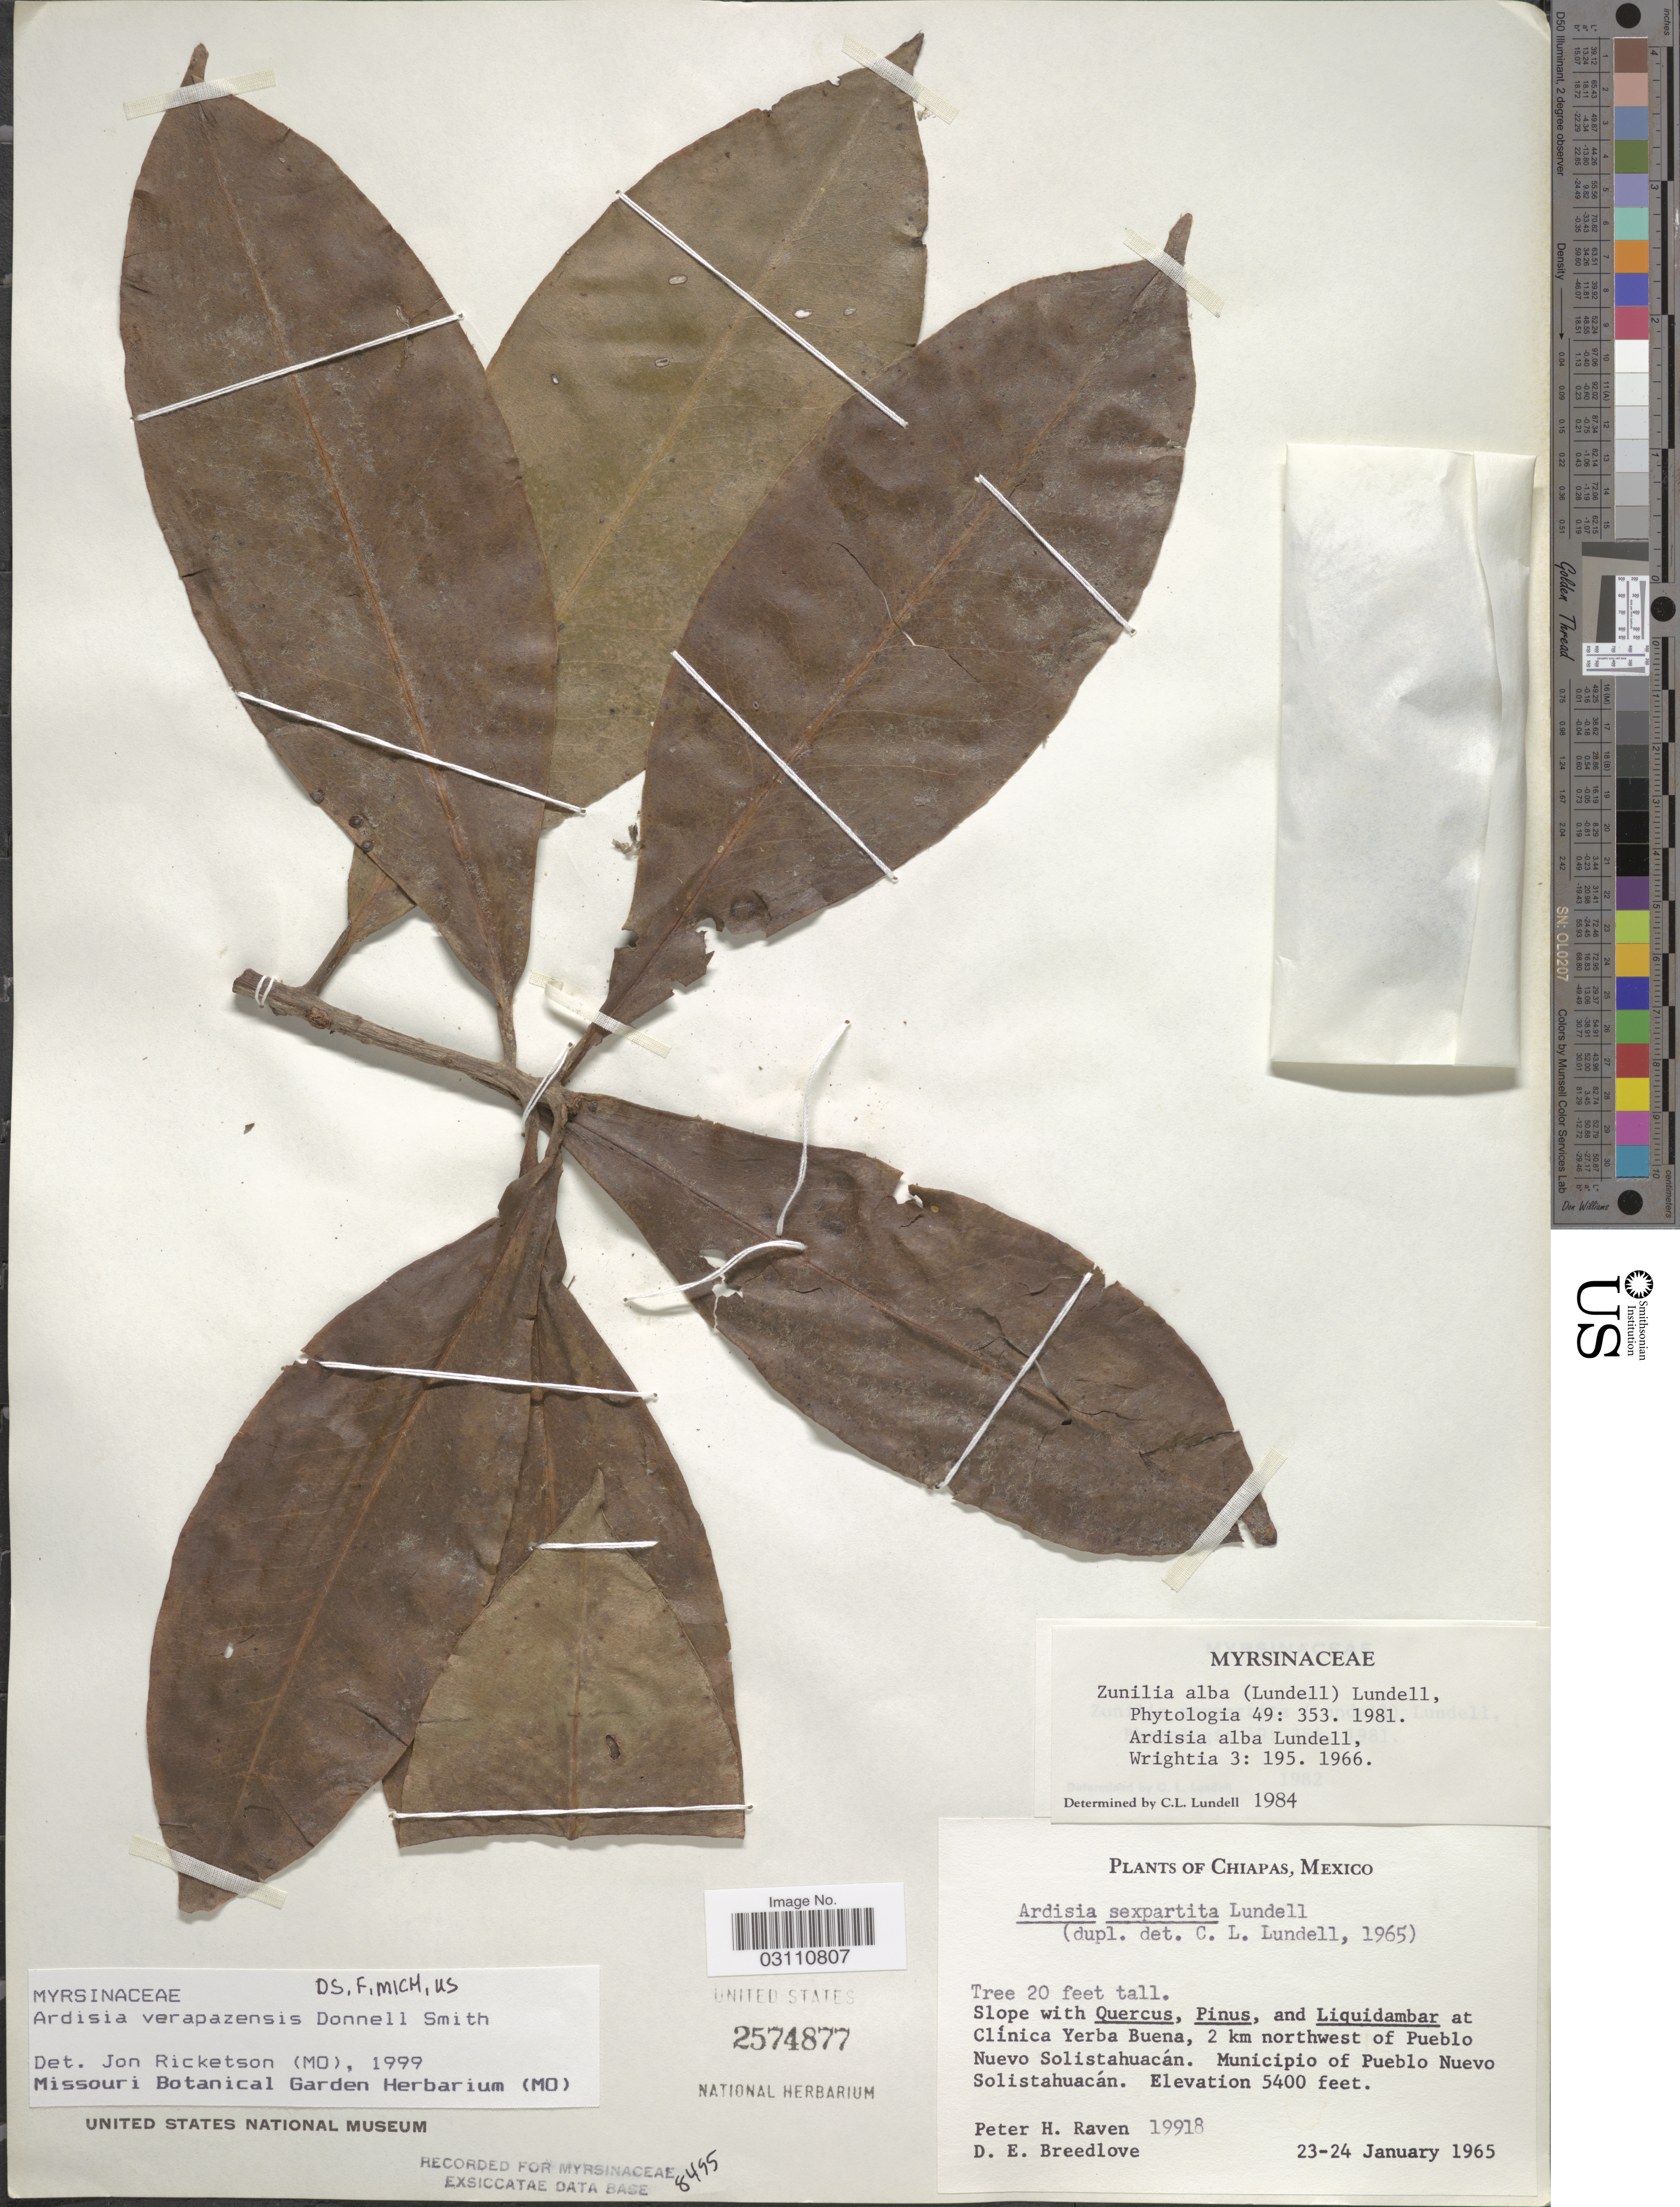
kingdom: Plantae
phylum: Tracheophyta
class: Magnoliopsida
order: Ericales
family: Primulaceae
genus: Ardisia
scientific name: Ardisia verapazensis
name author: Donn. Sm.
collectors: P. Raven & D. E. Breedlove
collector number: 19918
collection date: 1965-01-23/1965-01-24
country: Mexico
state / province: Chiapas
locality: Clínica Yerba Buena, 2 km northwest of Pueblo Nuevo Solistahuacán. Municipio of Pueblo Nuevo Solistahuacán.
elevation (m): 1646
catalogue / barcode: US 2574877